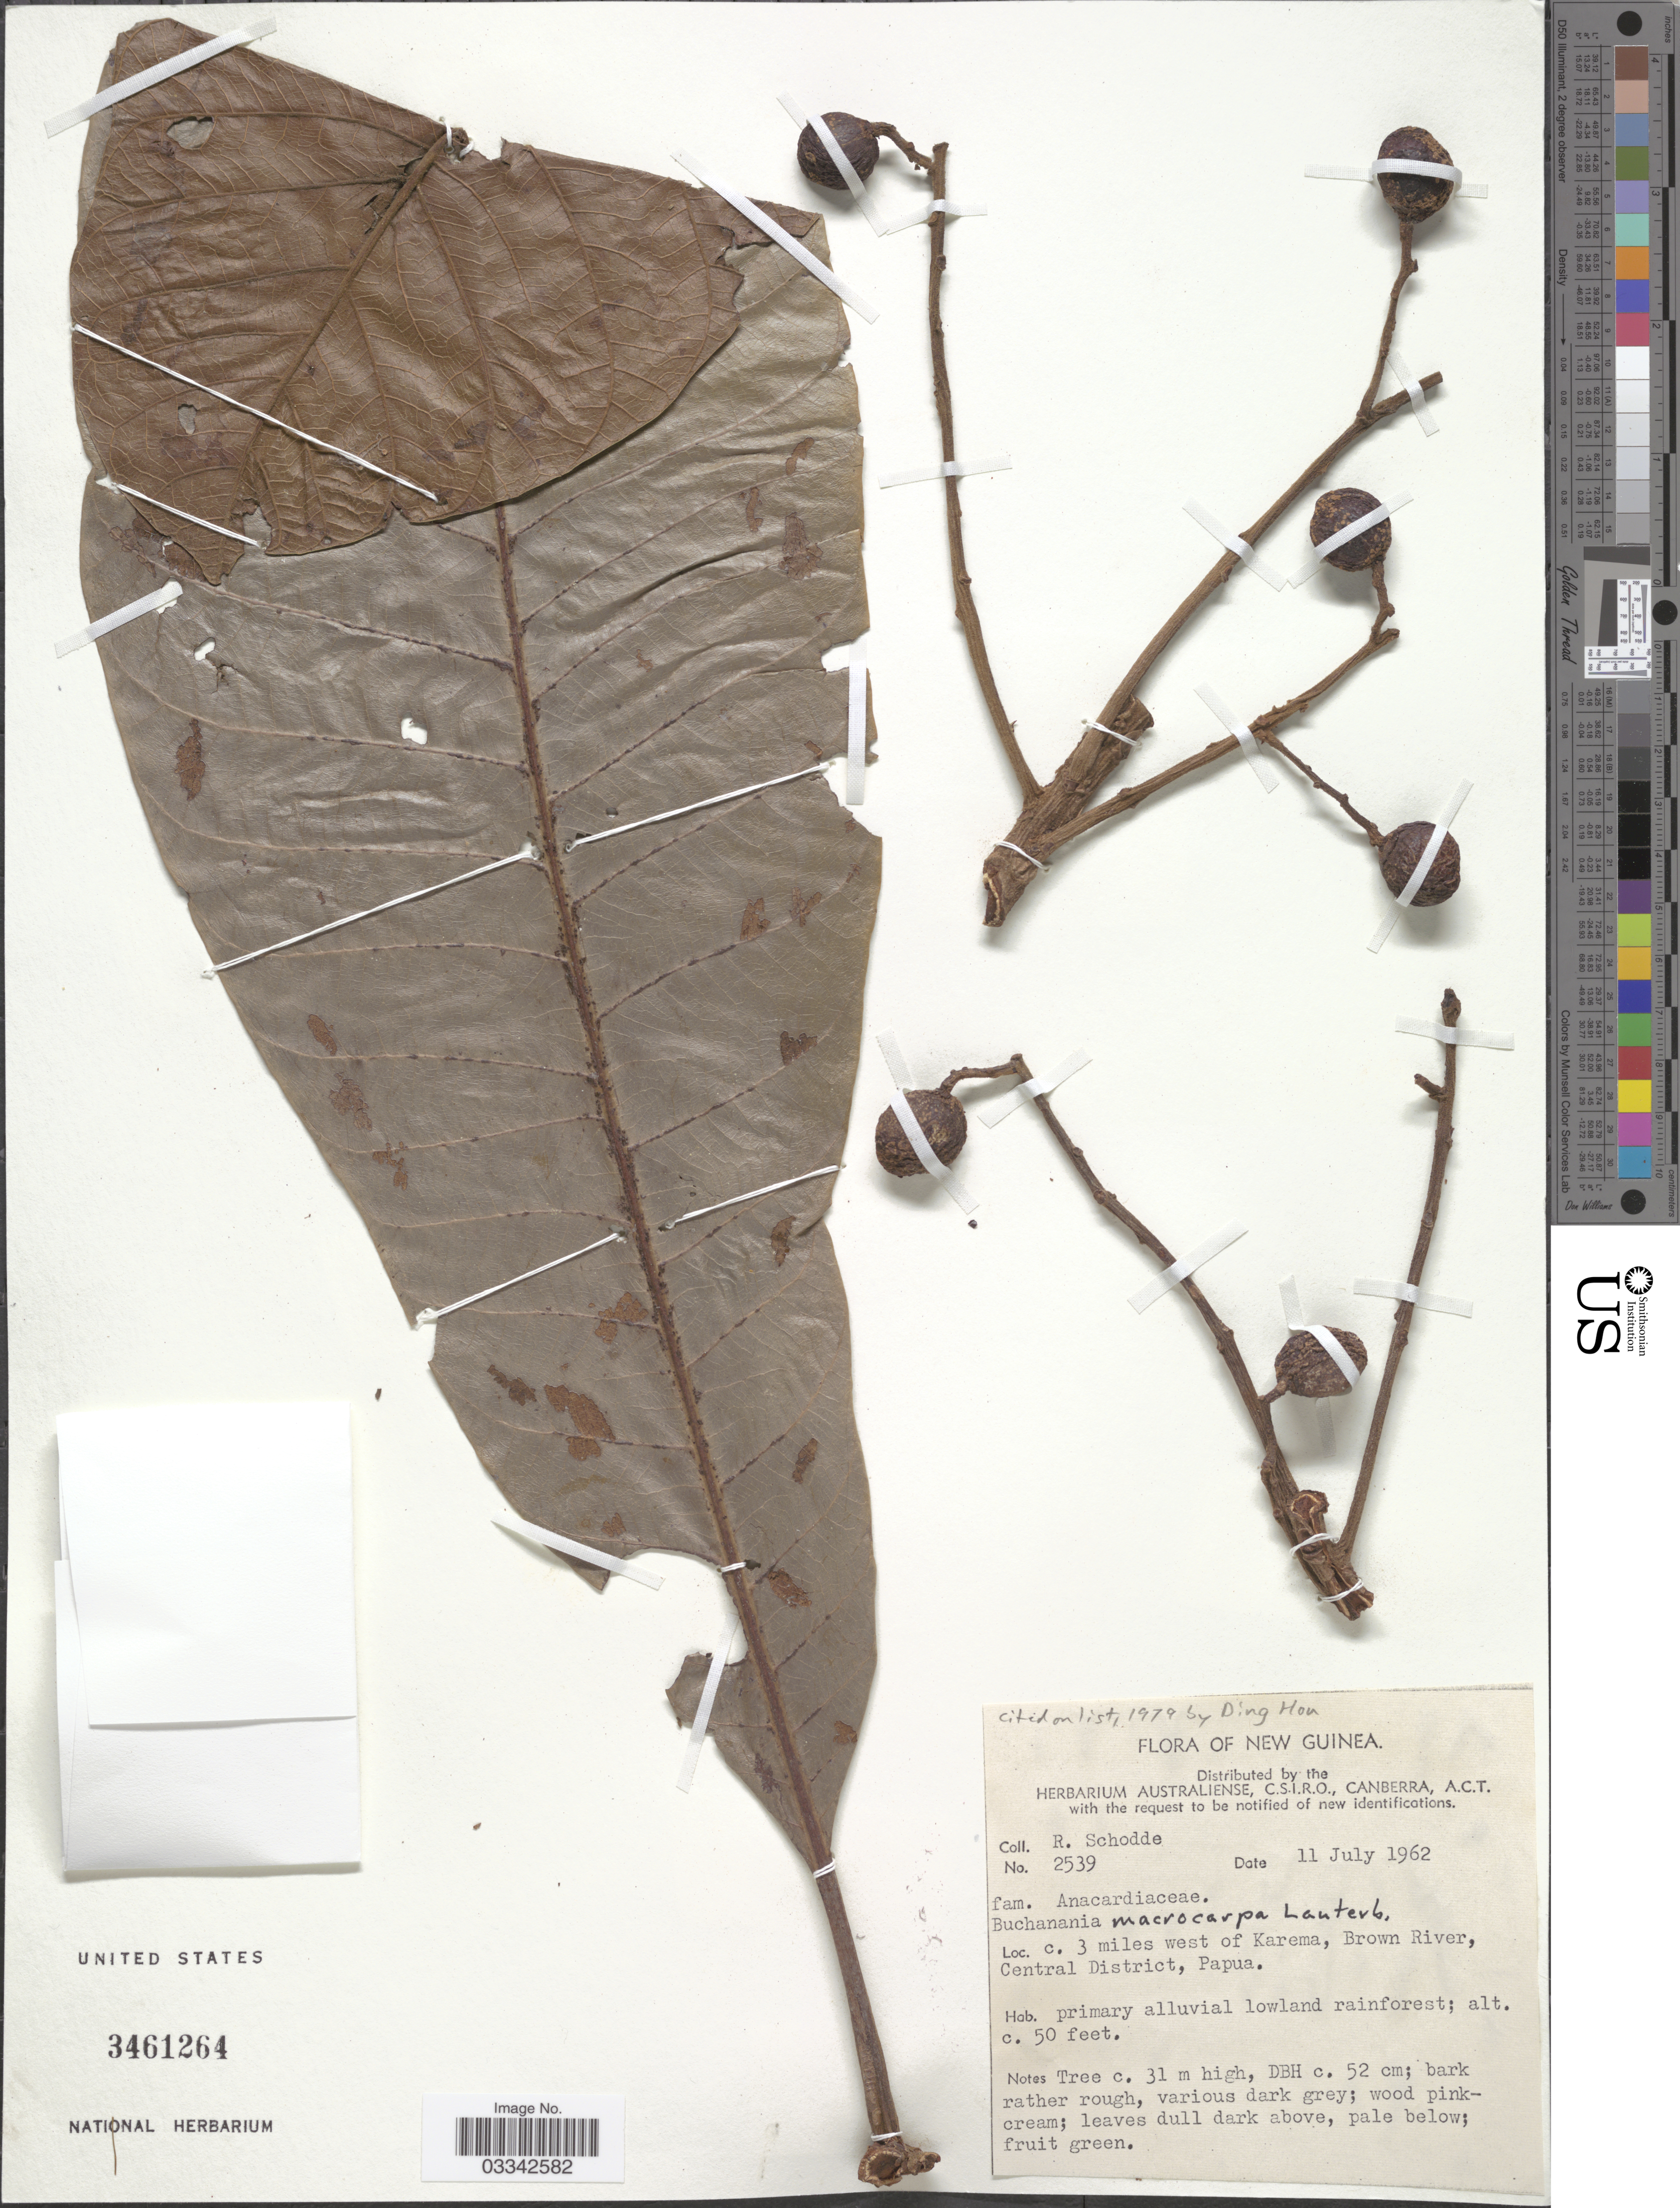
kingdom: Plantae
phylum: Tracheophyta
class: Magnoliopsida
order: Sapindales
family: Anacardiaceae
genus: Buchanania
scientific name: Buchanania macrocarpa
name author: Lauterb.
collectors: R. Schodde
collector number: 2539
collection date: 1962-07-11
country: Papua New Guinea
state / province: Central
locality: New Guinea. C. 3 miles west of Karema, Brown River, Central District, Papua.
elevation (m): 15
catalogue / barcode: US 3461264